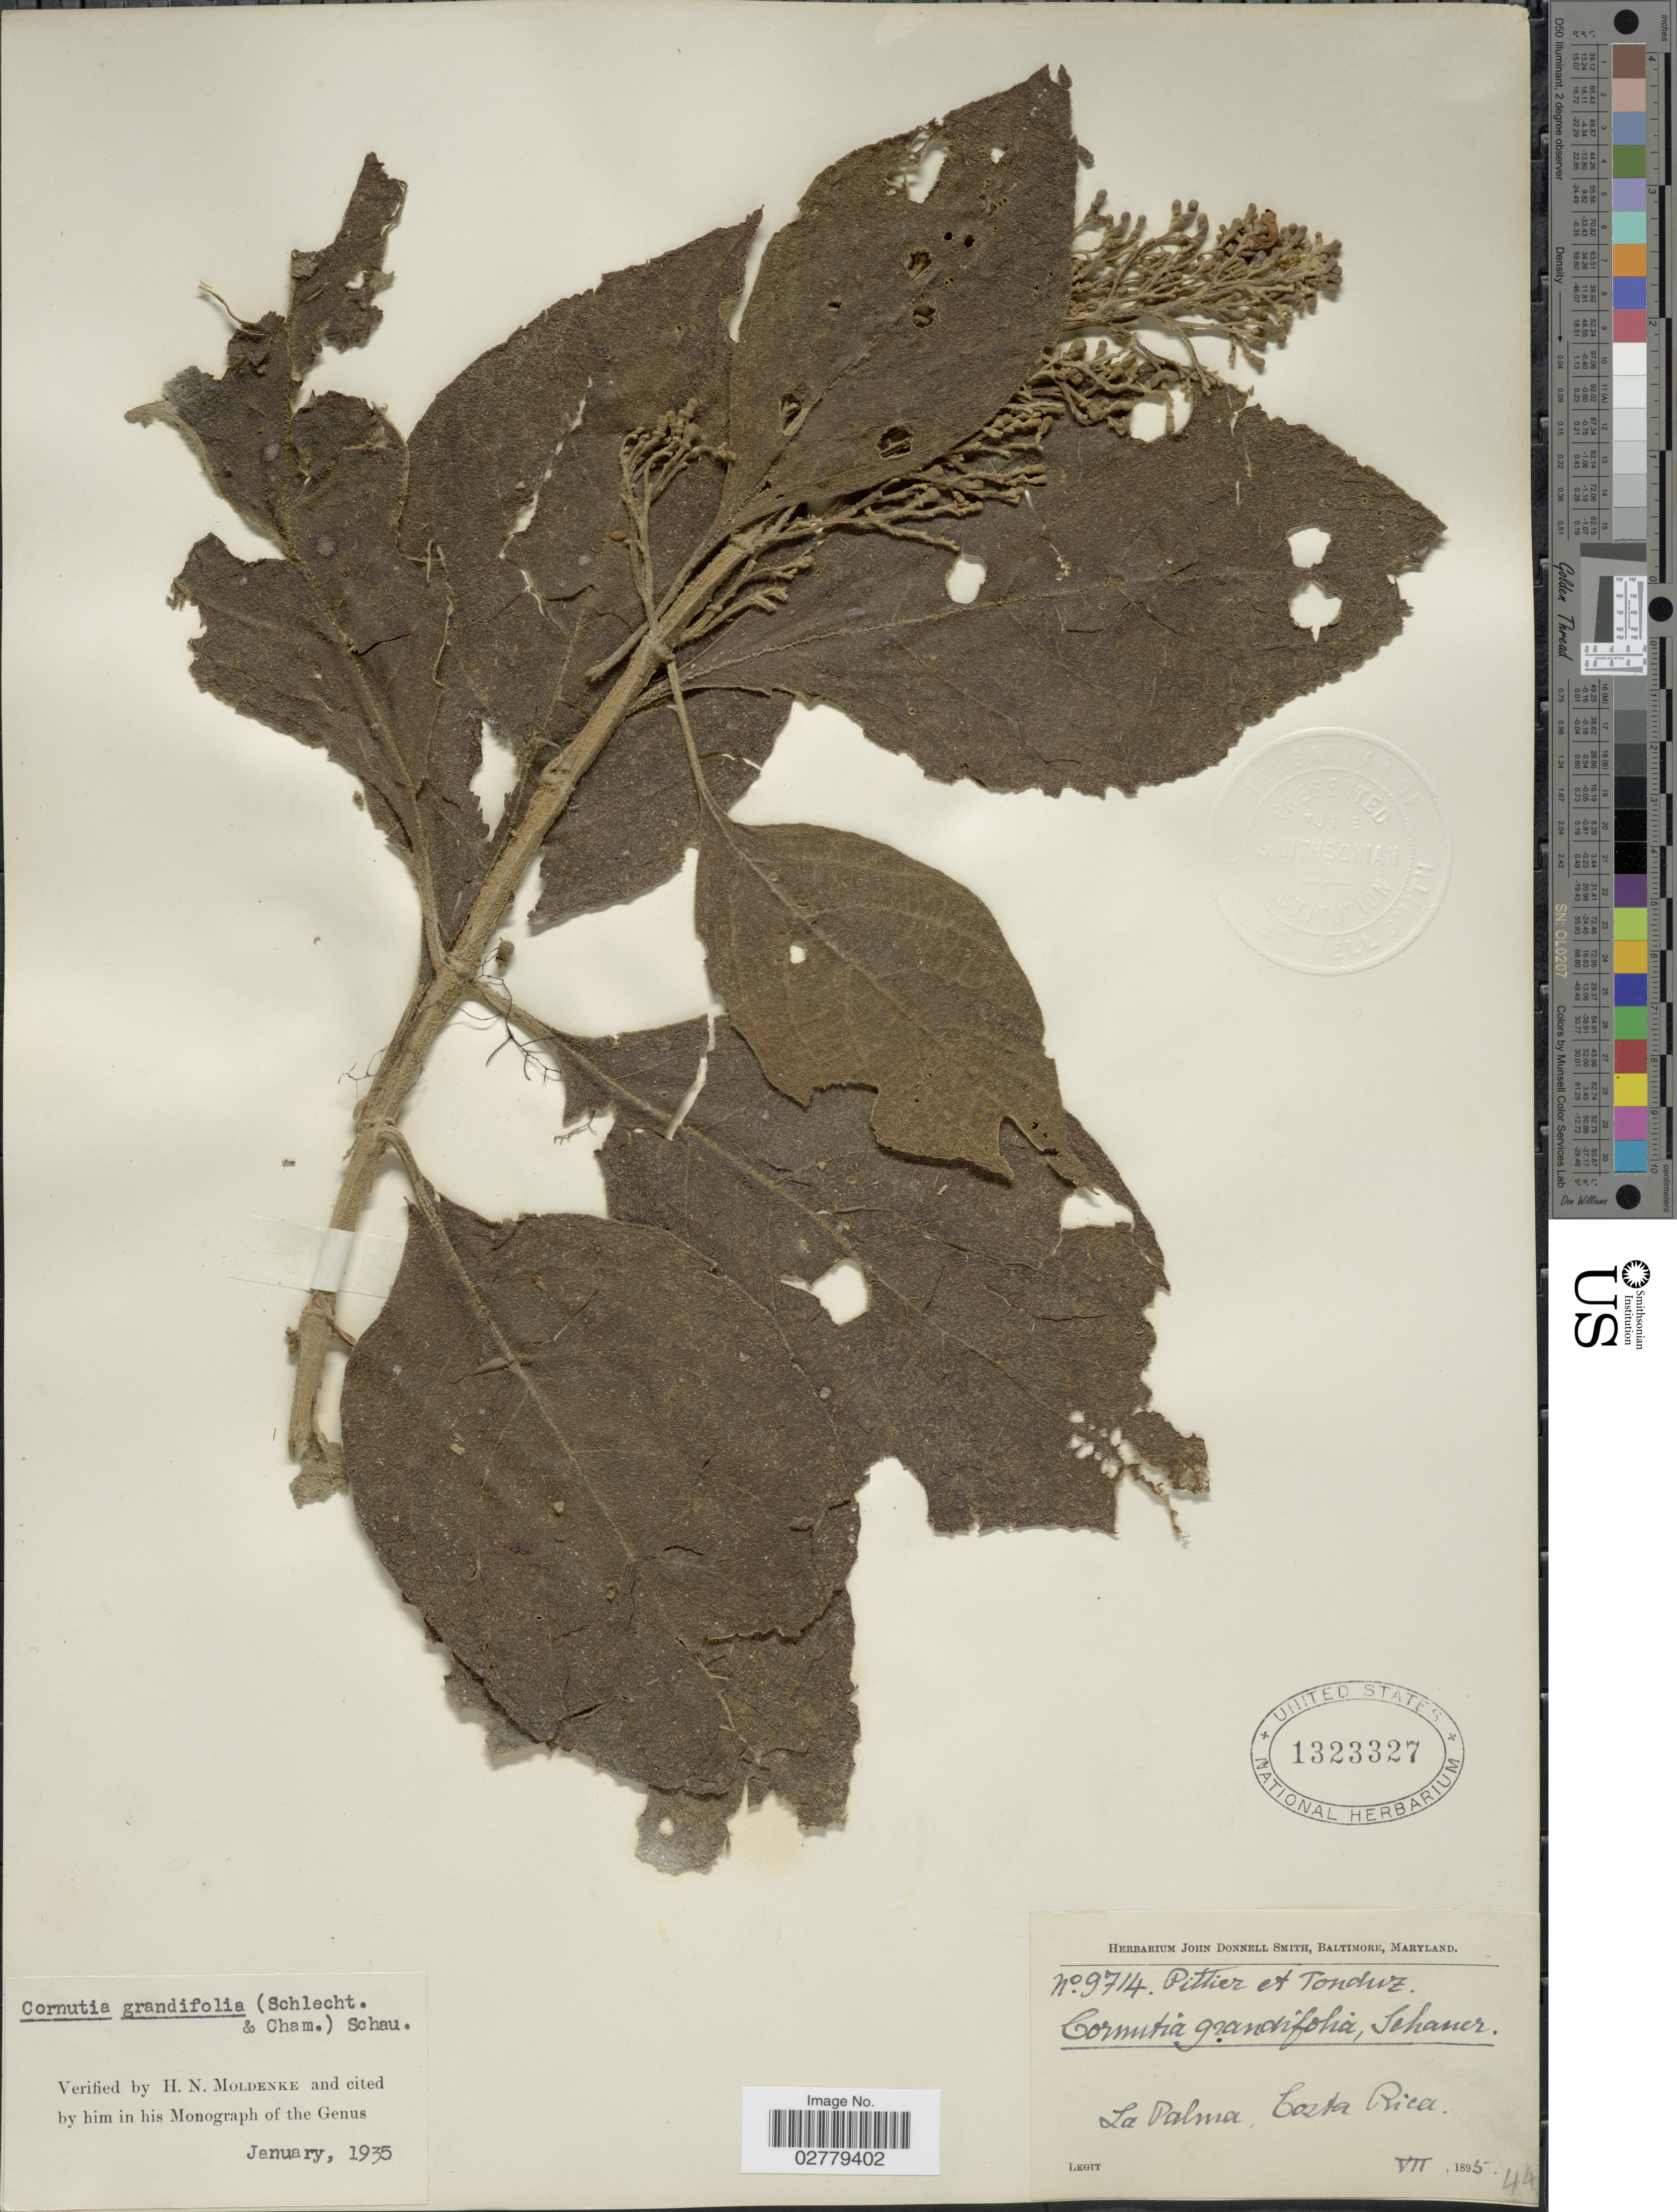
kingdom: Plantae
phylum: Tracheophyta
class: Magnoliopsida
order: Lamiales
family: Lamiaceae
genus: Cornutia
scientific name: Cornutia grandifolia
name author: (Cham. & Schltdl.) Schauer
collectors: Pittier, -- & Tonduz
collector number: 9714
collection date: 1895-07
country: Costa Rica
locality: La Palma.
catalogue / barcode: US 1323327